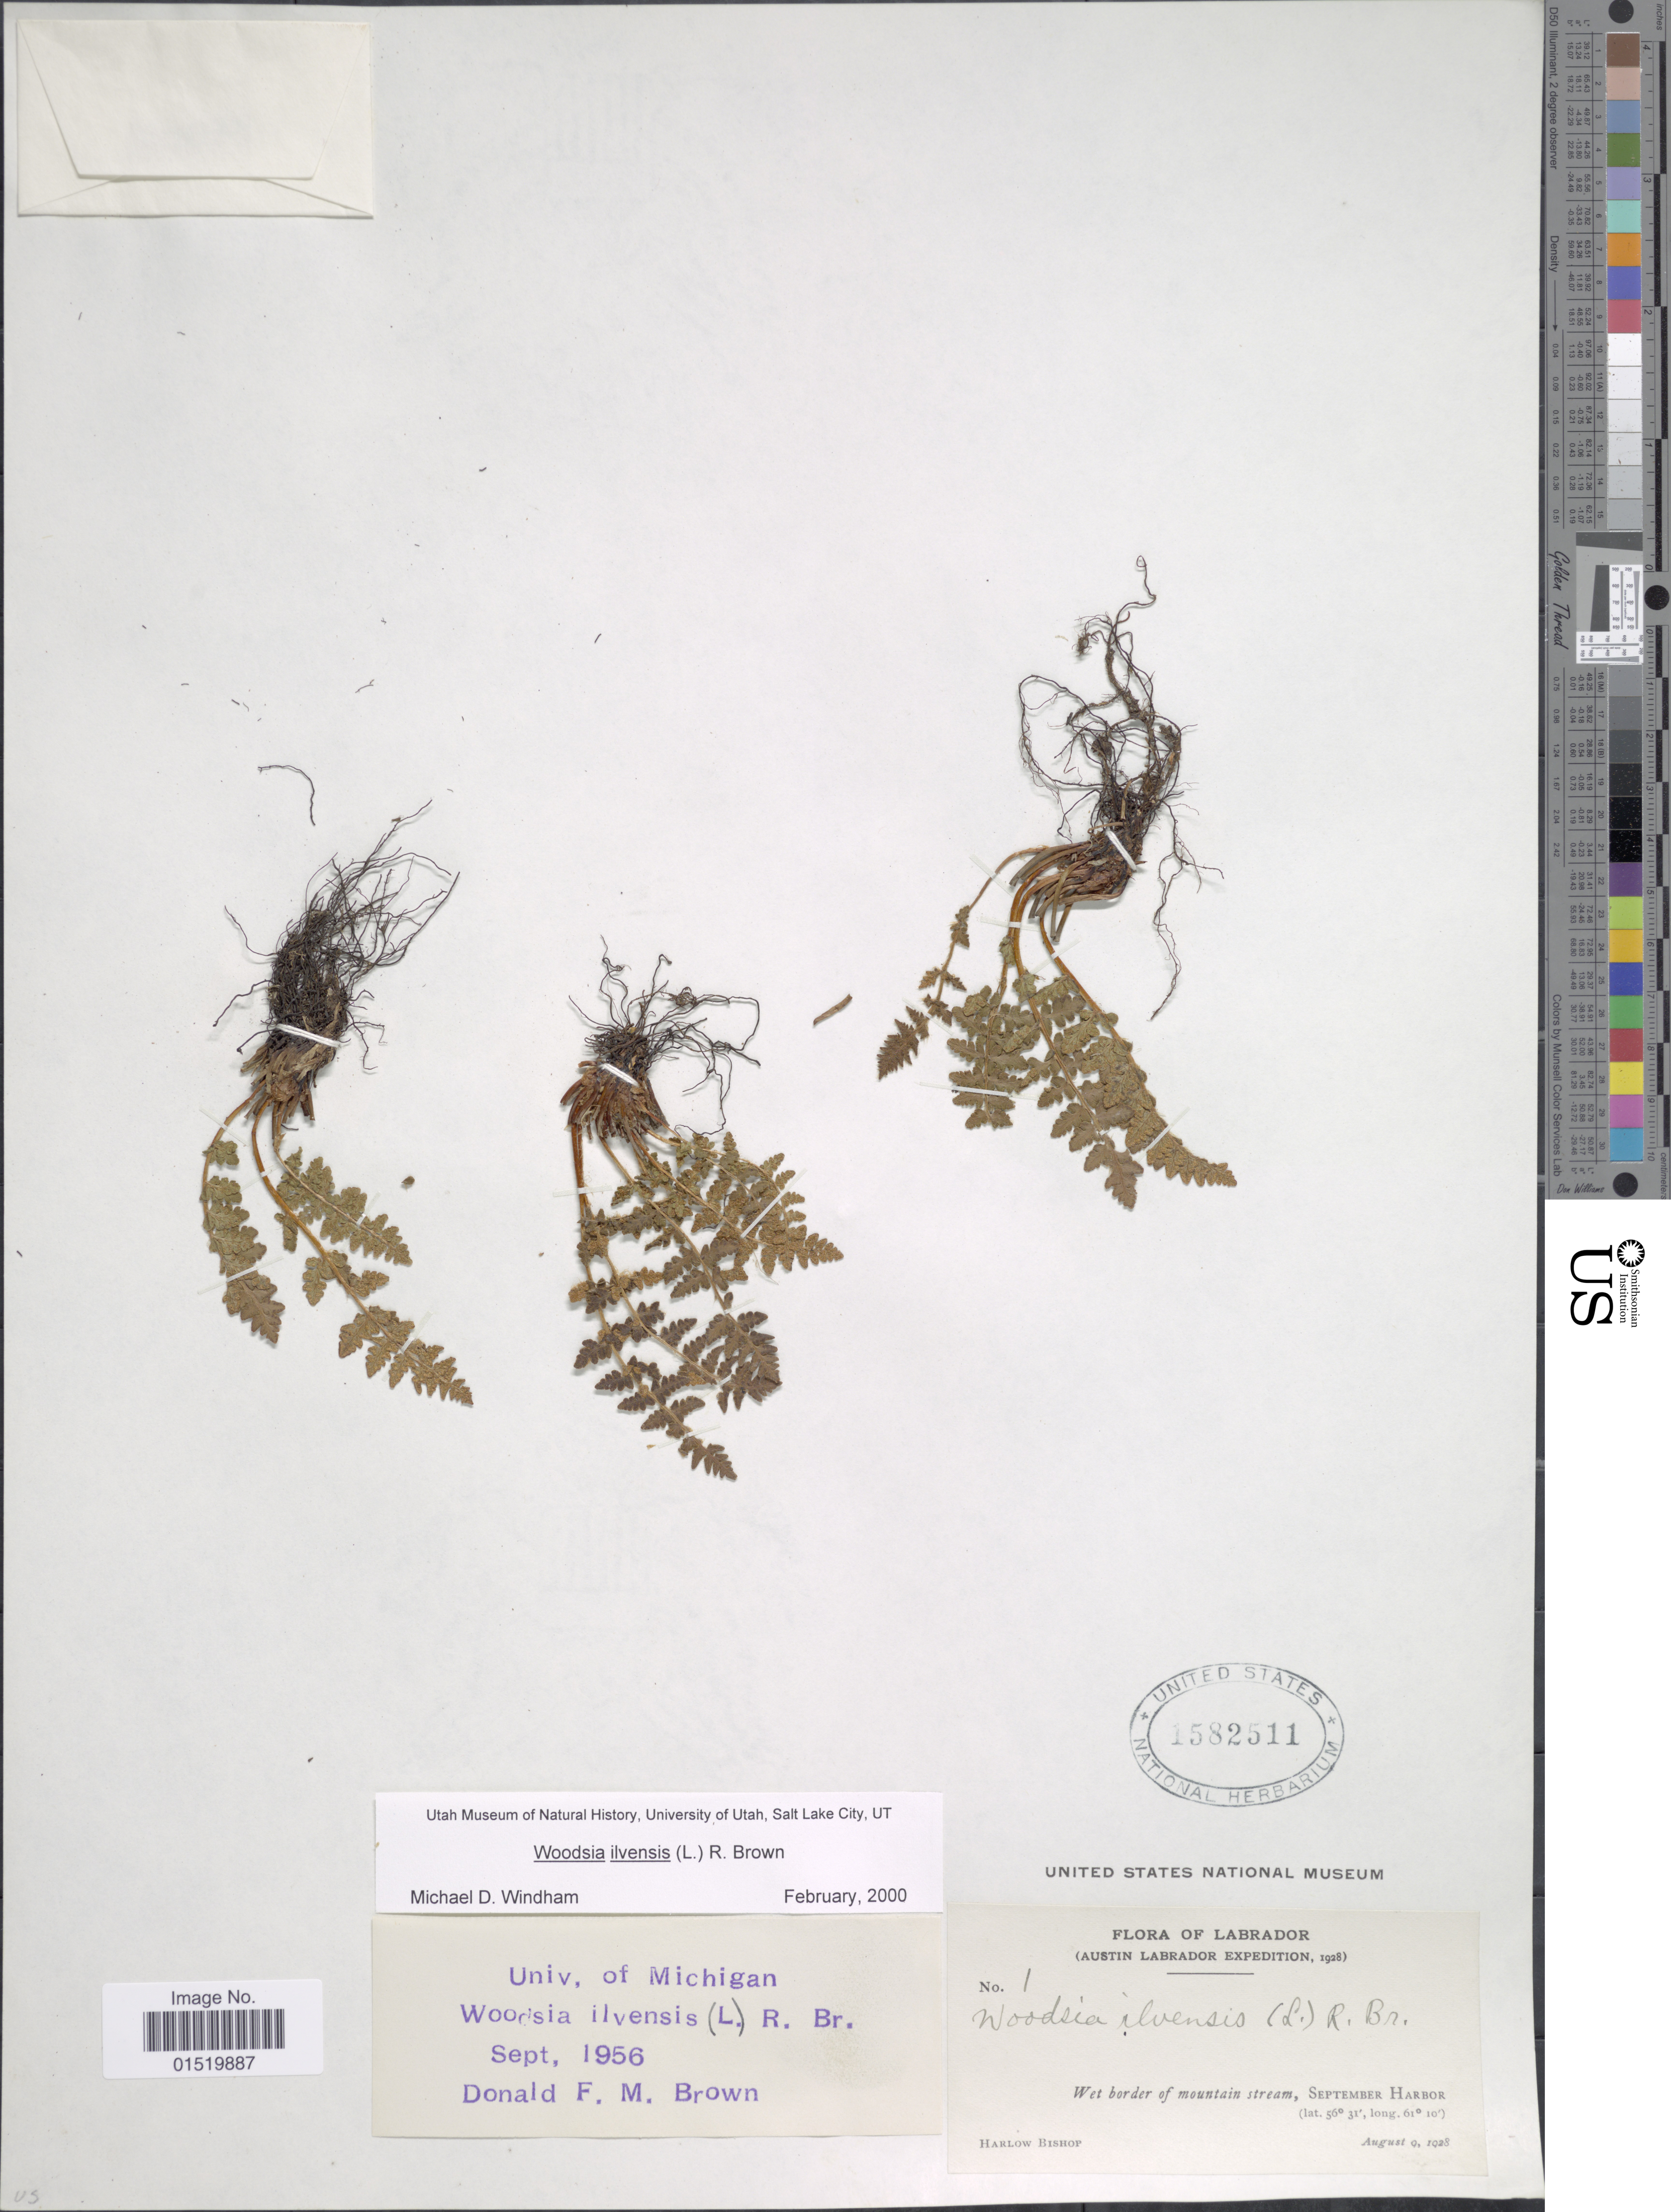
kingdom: Plantae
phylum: Tracheophyta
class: Polypodiopsida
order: Polypodiales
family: Woodsiaceae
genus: Woodsia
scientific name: Woodsia ilvensis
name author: (L.) R. Br.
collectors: H. Bishop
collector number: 1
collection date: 1928-08-09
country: Canada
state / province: Newfoundland and Labrador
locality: Labrador, Wet border of mountain stream, September Harbor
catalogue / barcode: US 1582511